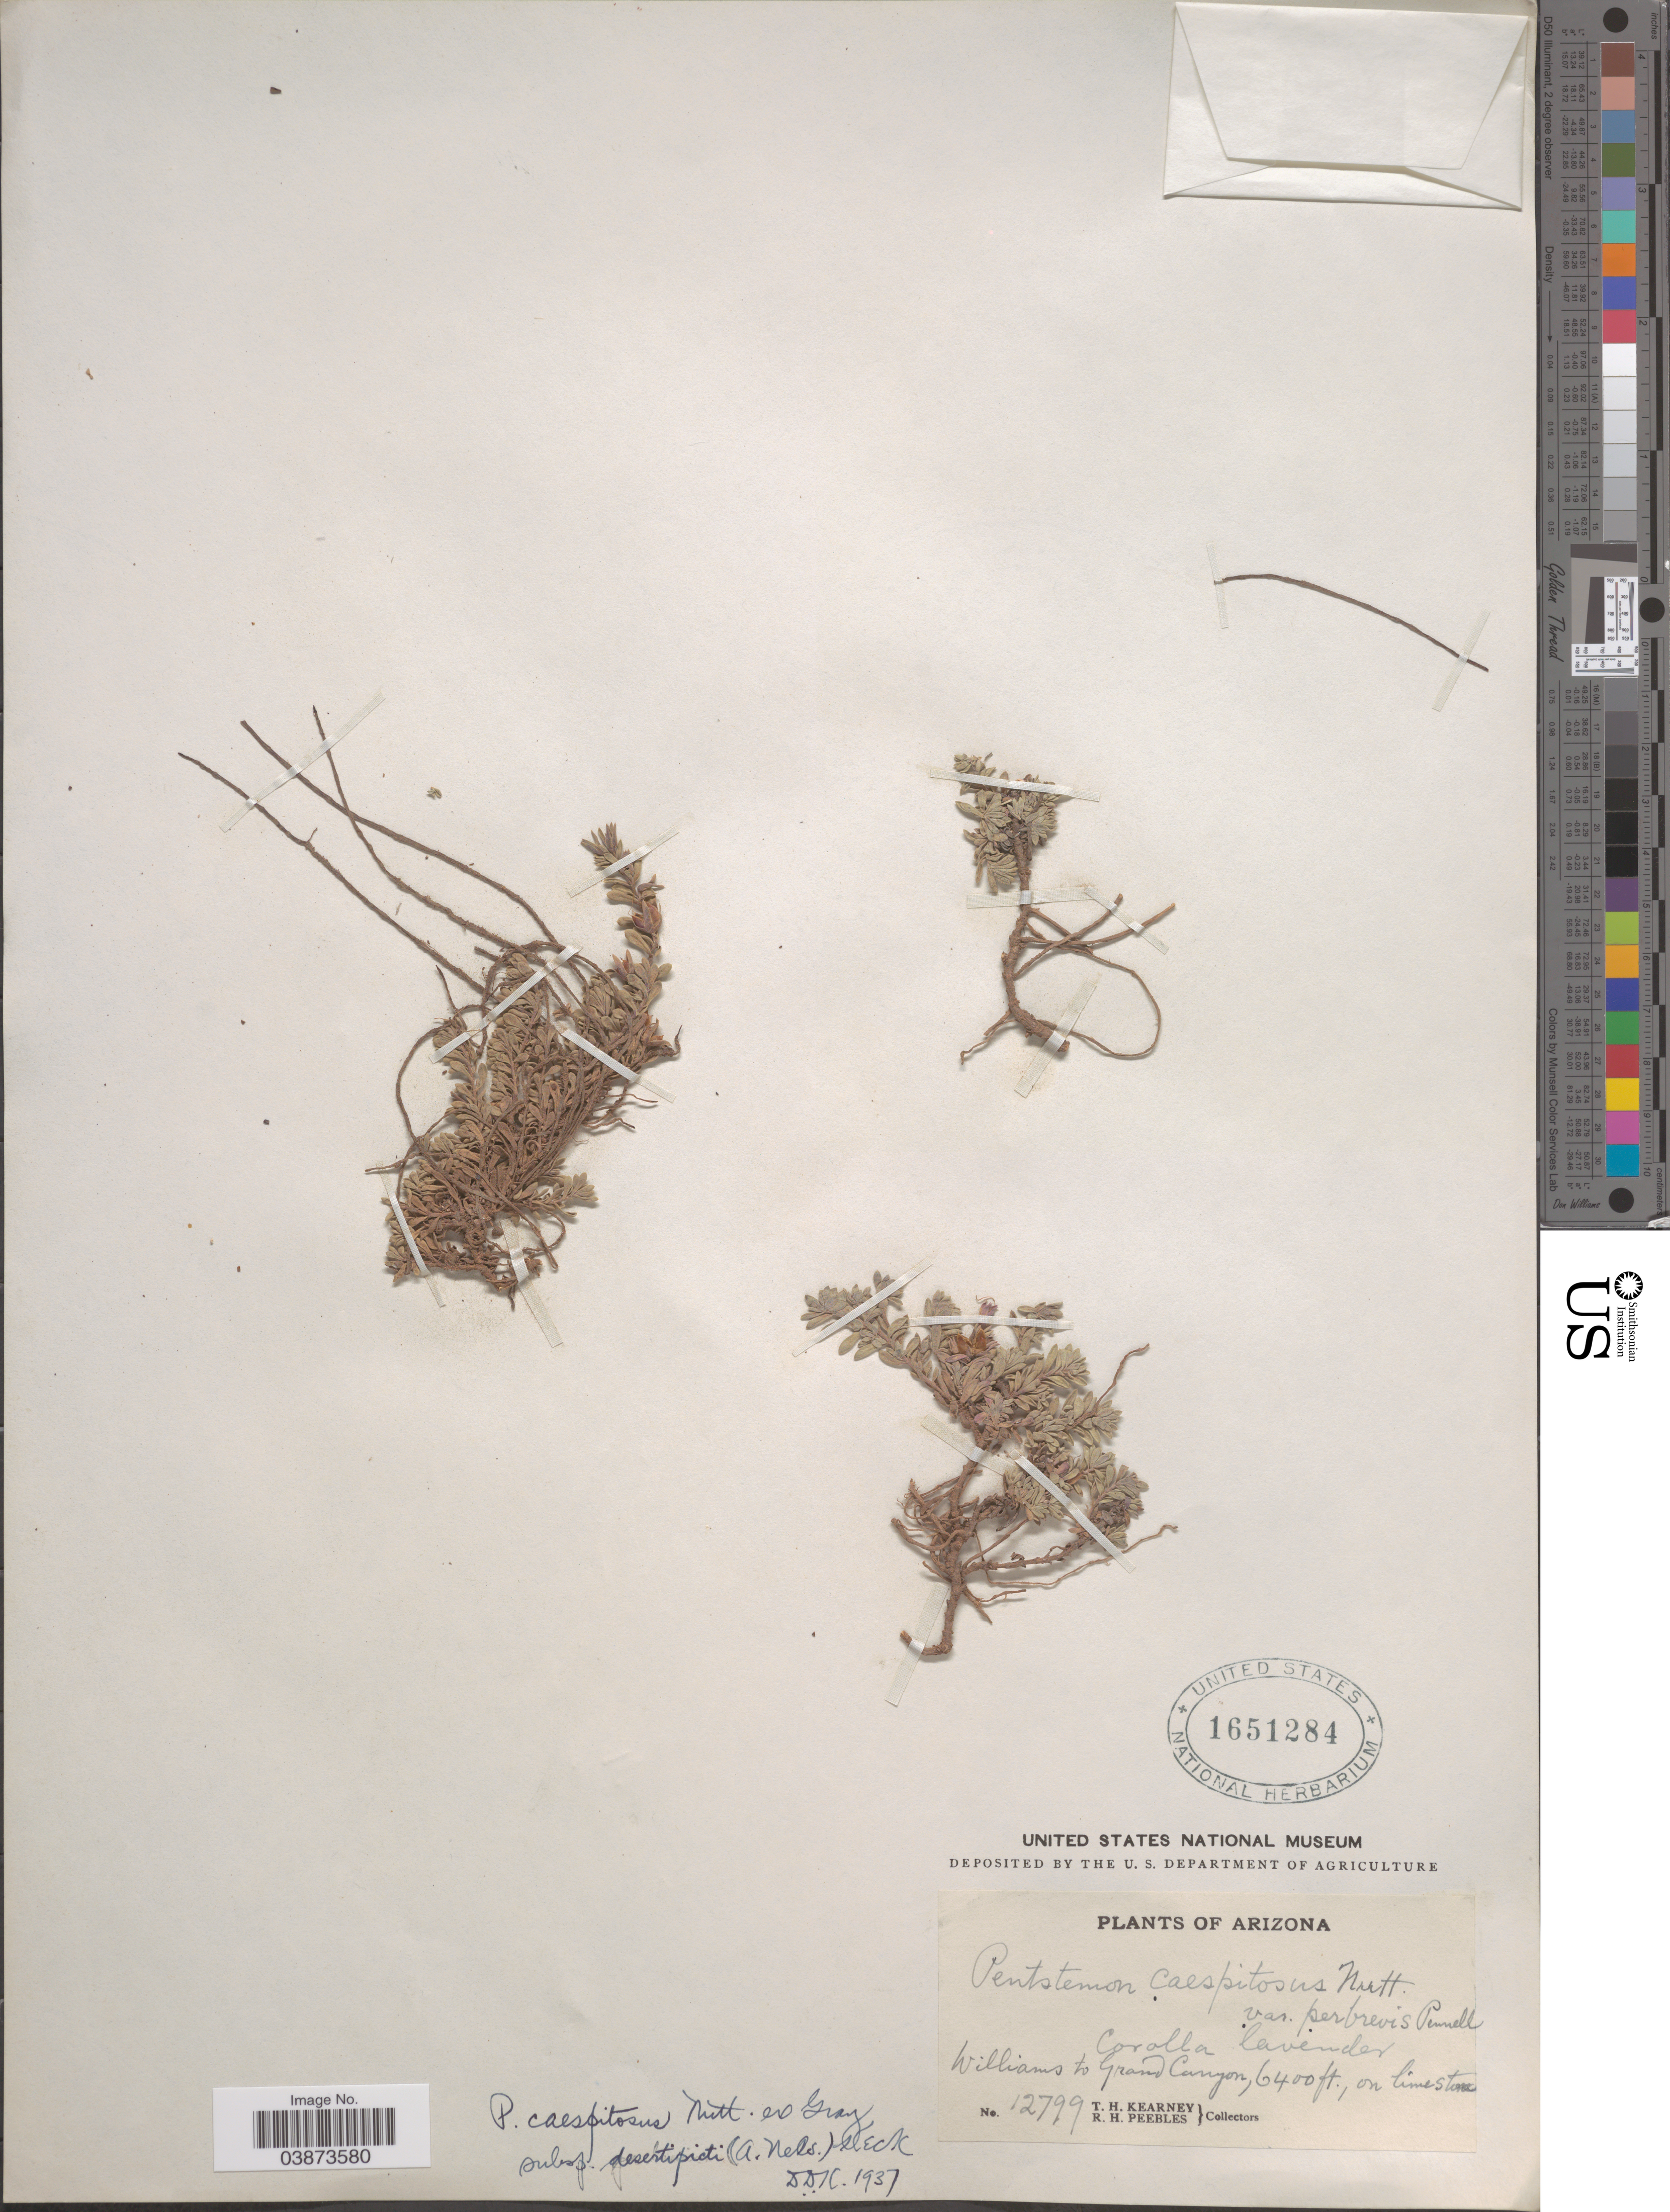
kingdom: Plantae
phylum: Tracheophyta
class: Magnoliopsida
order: Lamiales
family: Plantaginaceae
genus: Penstemon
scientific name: Penstemon caespitosus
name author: Nutt. ex A. Gray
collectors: T. H. Kearney & R. H. Peebles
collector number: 12799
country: United States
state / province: Arizona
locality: Williams to Grand Canyon.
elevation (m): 1951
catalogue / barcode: US 1651284